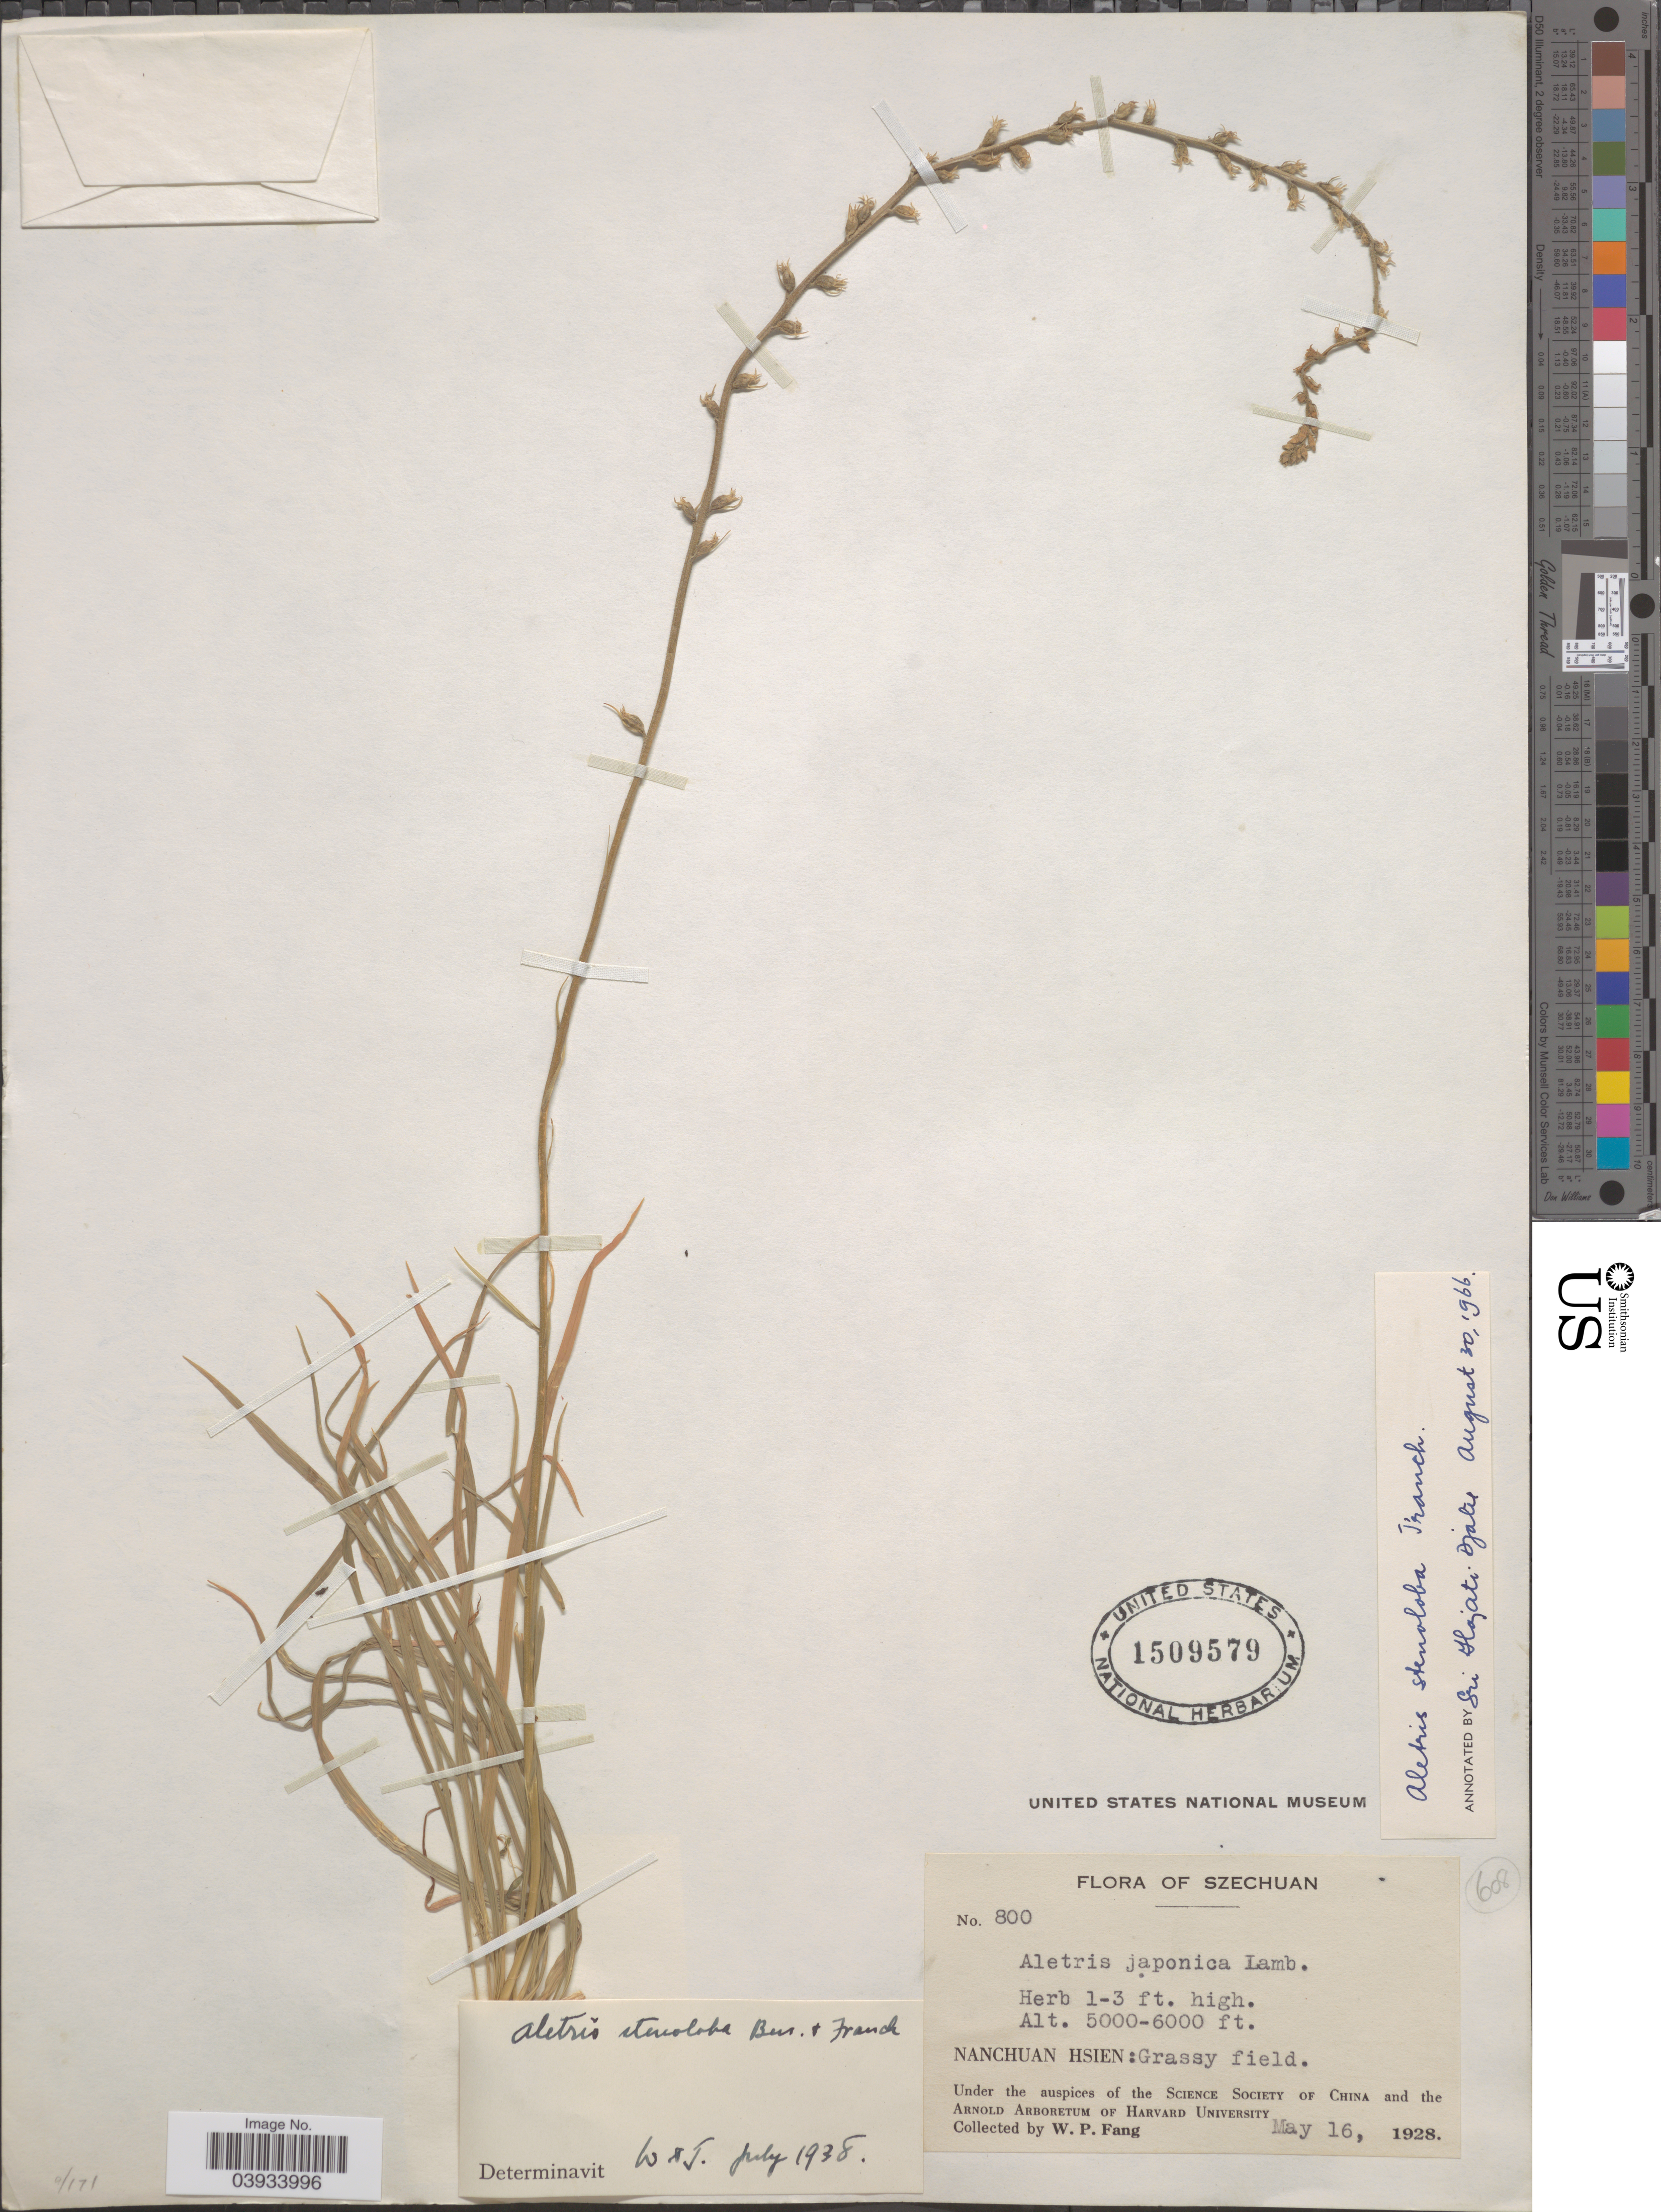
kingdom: Plantae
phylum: Tracheophyta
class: Liliopsida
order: Dioscoreales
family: Nartheciaceae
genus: Aletris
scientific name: Aletris stenoloba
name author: Franch.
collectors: W. P. Fang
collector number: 800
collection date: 1928-05-16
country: China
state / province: Sichuan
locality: Szechuan. Nanchuan Hsien: Grassy field.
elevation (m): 1524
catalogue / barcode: US 1509579